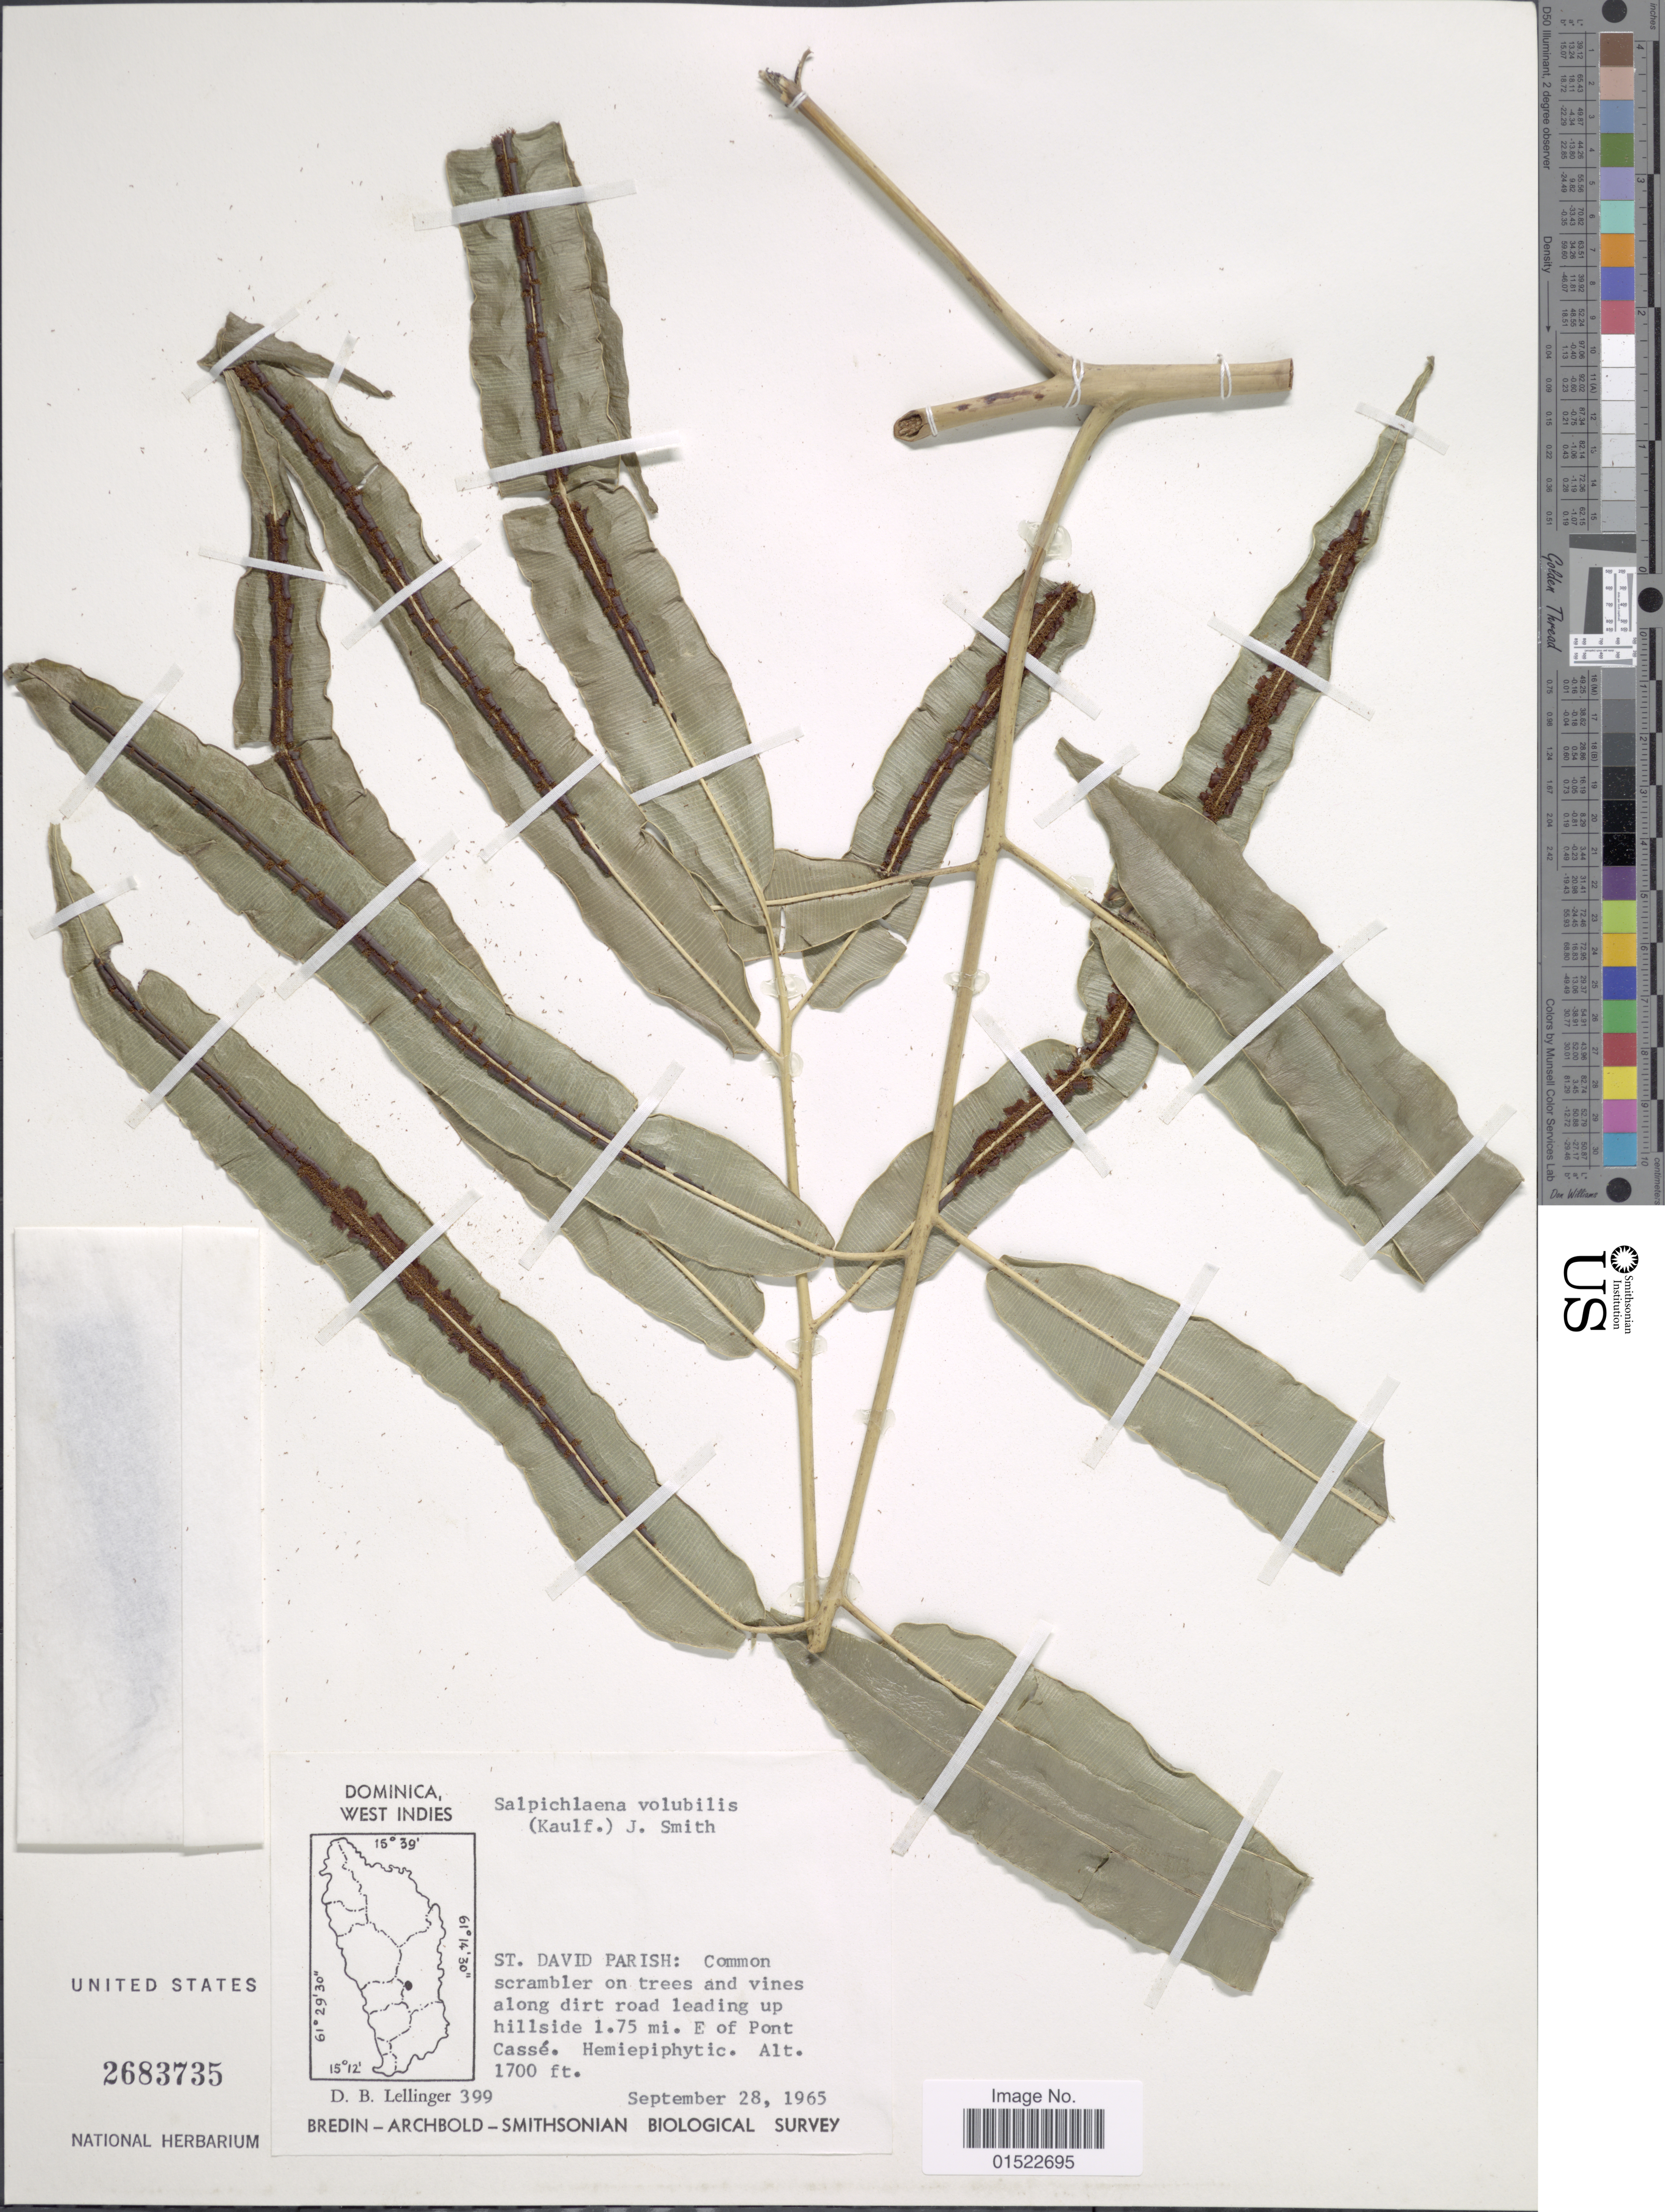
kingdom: Plantae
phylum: Tracheophyta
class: Polypodiopsida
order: Polypodiales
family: Blechnaceae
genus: Salpichlaena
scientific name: Salpichlaena volubilis subsp. volubilis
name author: (Kaulf.) J. Sm.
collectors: D. B. Lellinger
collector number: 399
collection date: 1965-09-28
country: Dominica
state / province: St. David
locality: Common scrambler on trees and vines along dirt road leading up hillside 1/75 mi. E of Pont Cassé. West Indies.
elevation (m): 518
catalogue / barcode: US 2683735